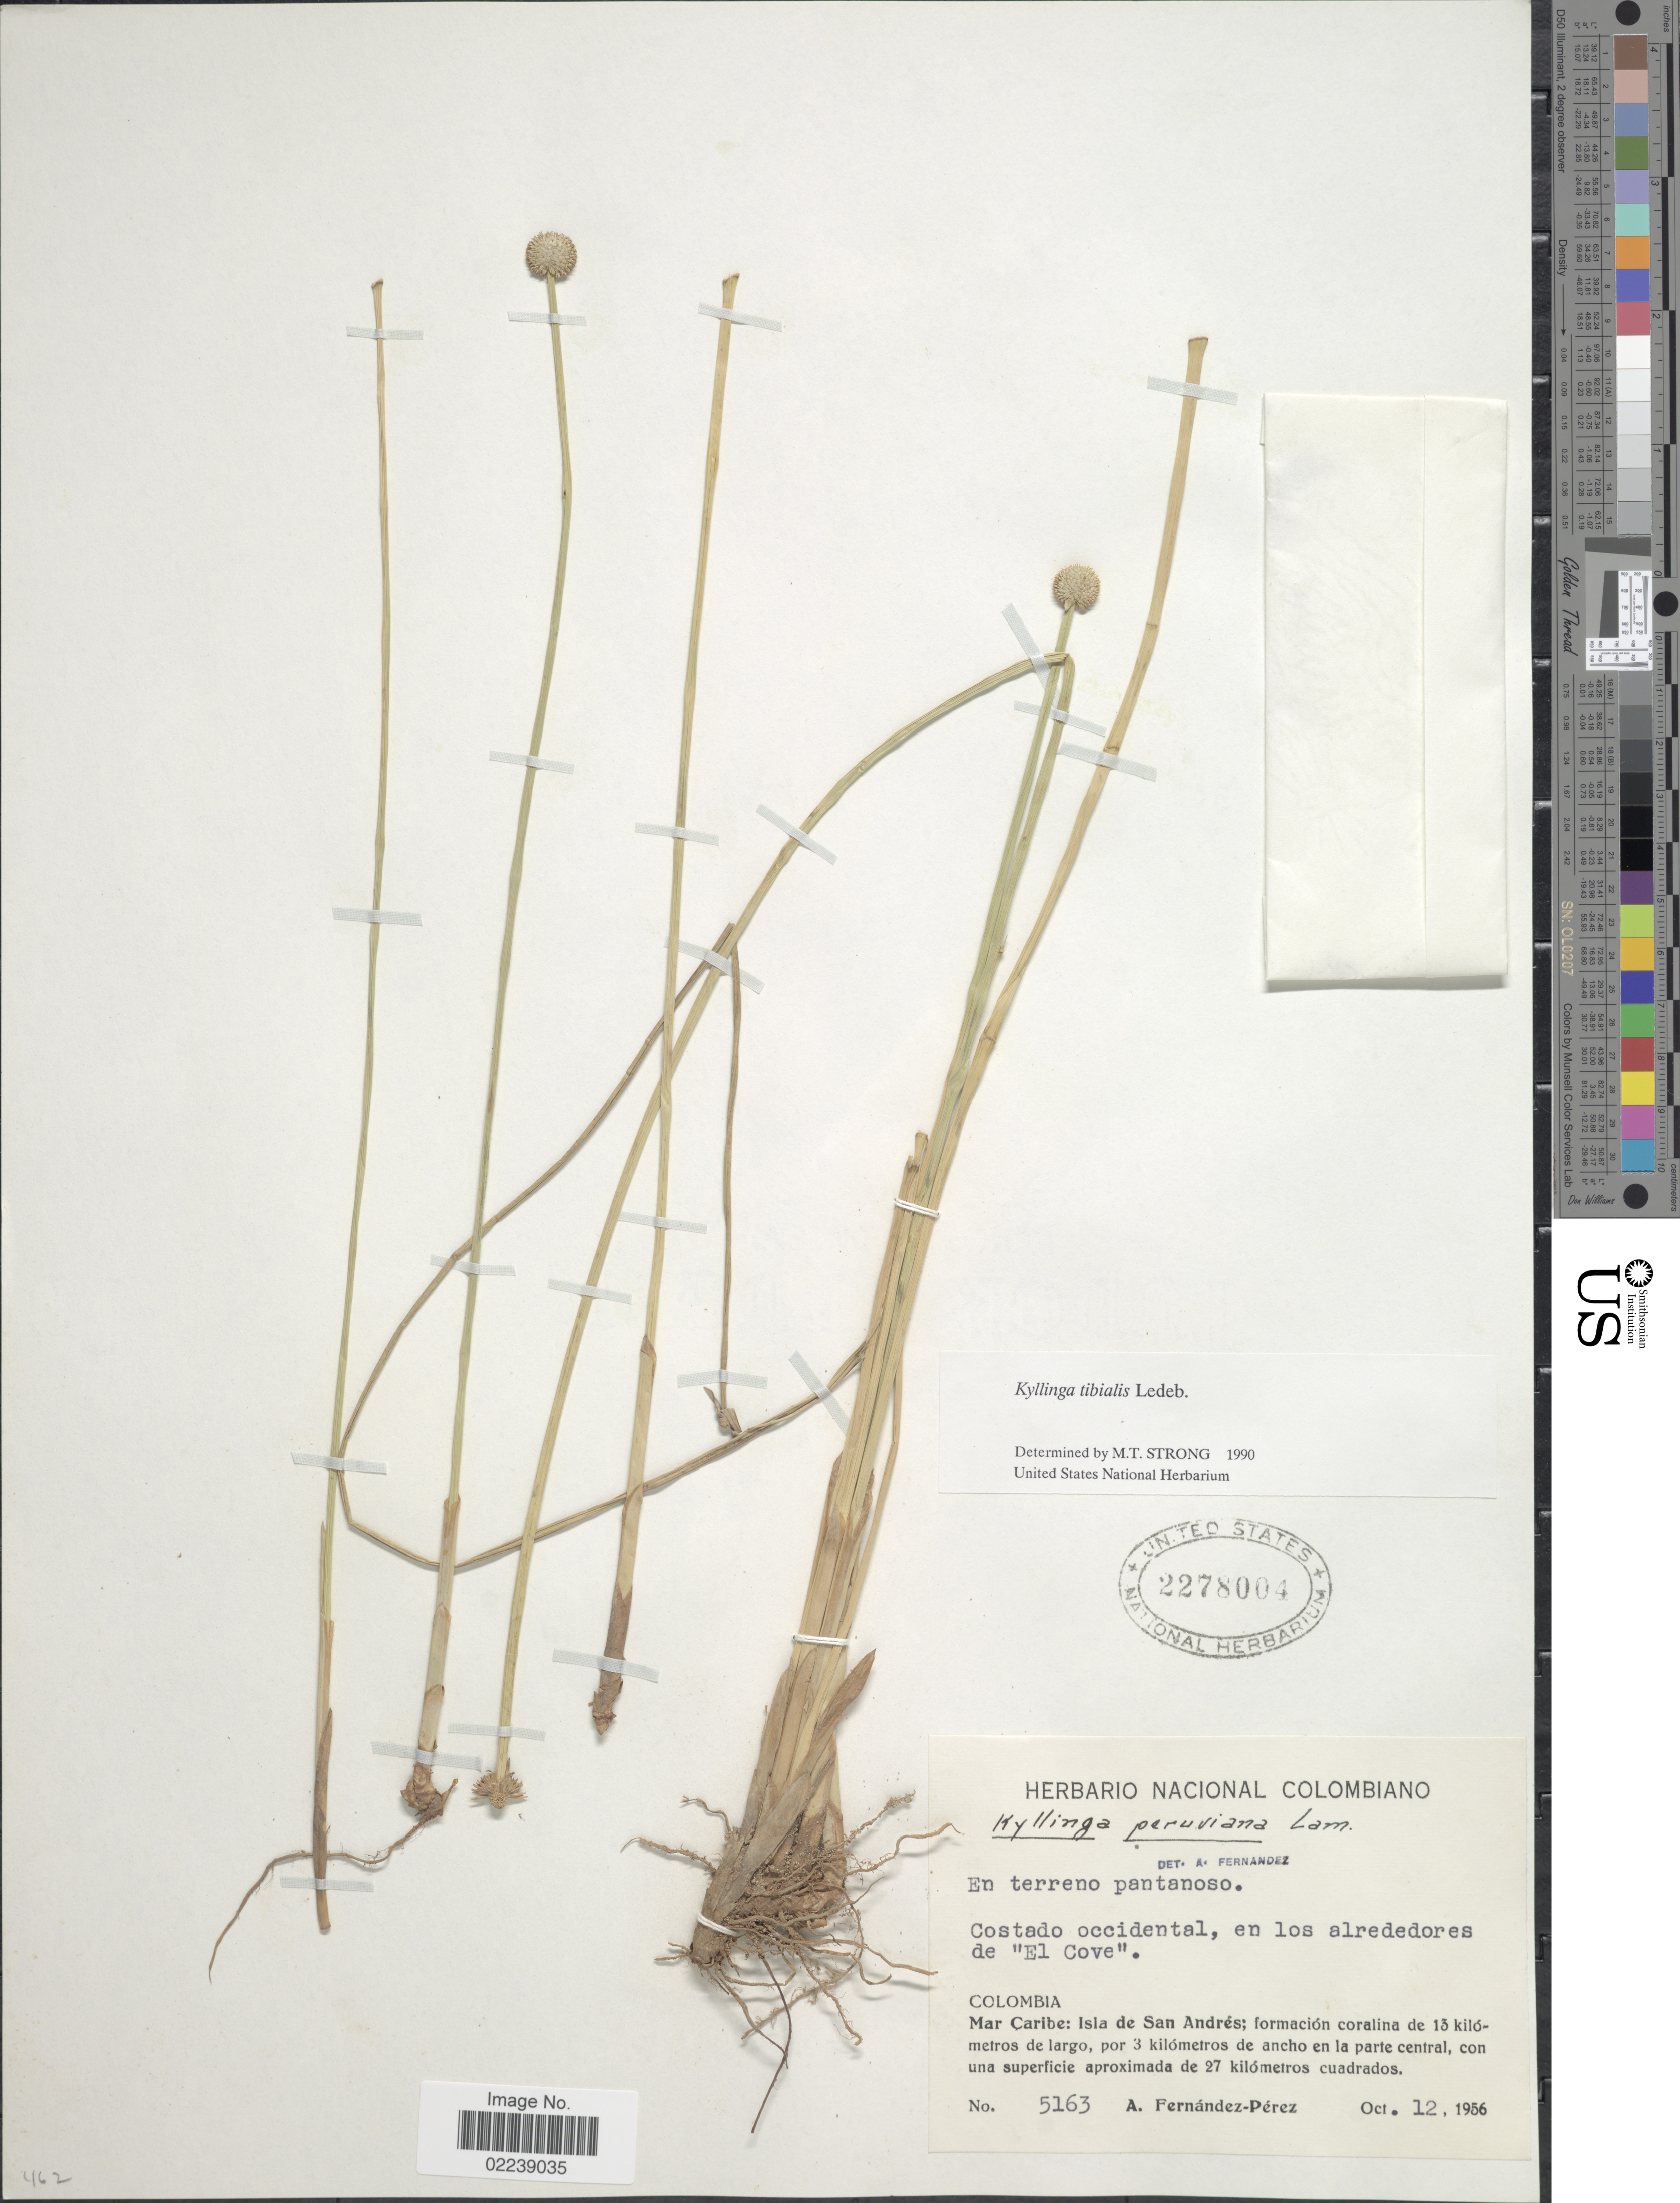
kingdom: Plantae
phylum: Tracheophyta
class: Liliopsida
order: Poales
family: Cyperaceae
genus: Cyperus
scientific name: Cyperus tibialis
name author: (Poit. ex Ledeb.) Govaerts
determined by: Strong, Mark T., (BOT), Smithsonian Institution - National Museum of Natural History (UNITED STATES)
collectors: A. Fernández-Pérez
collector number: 5163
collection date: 1956-10-12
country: Colombia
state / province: San Andres y Providencia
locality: En los alrededores de El Cove, Mar Caribe, Isla de San Andres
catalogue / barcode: US 2278004